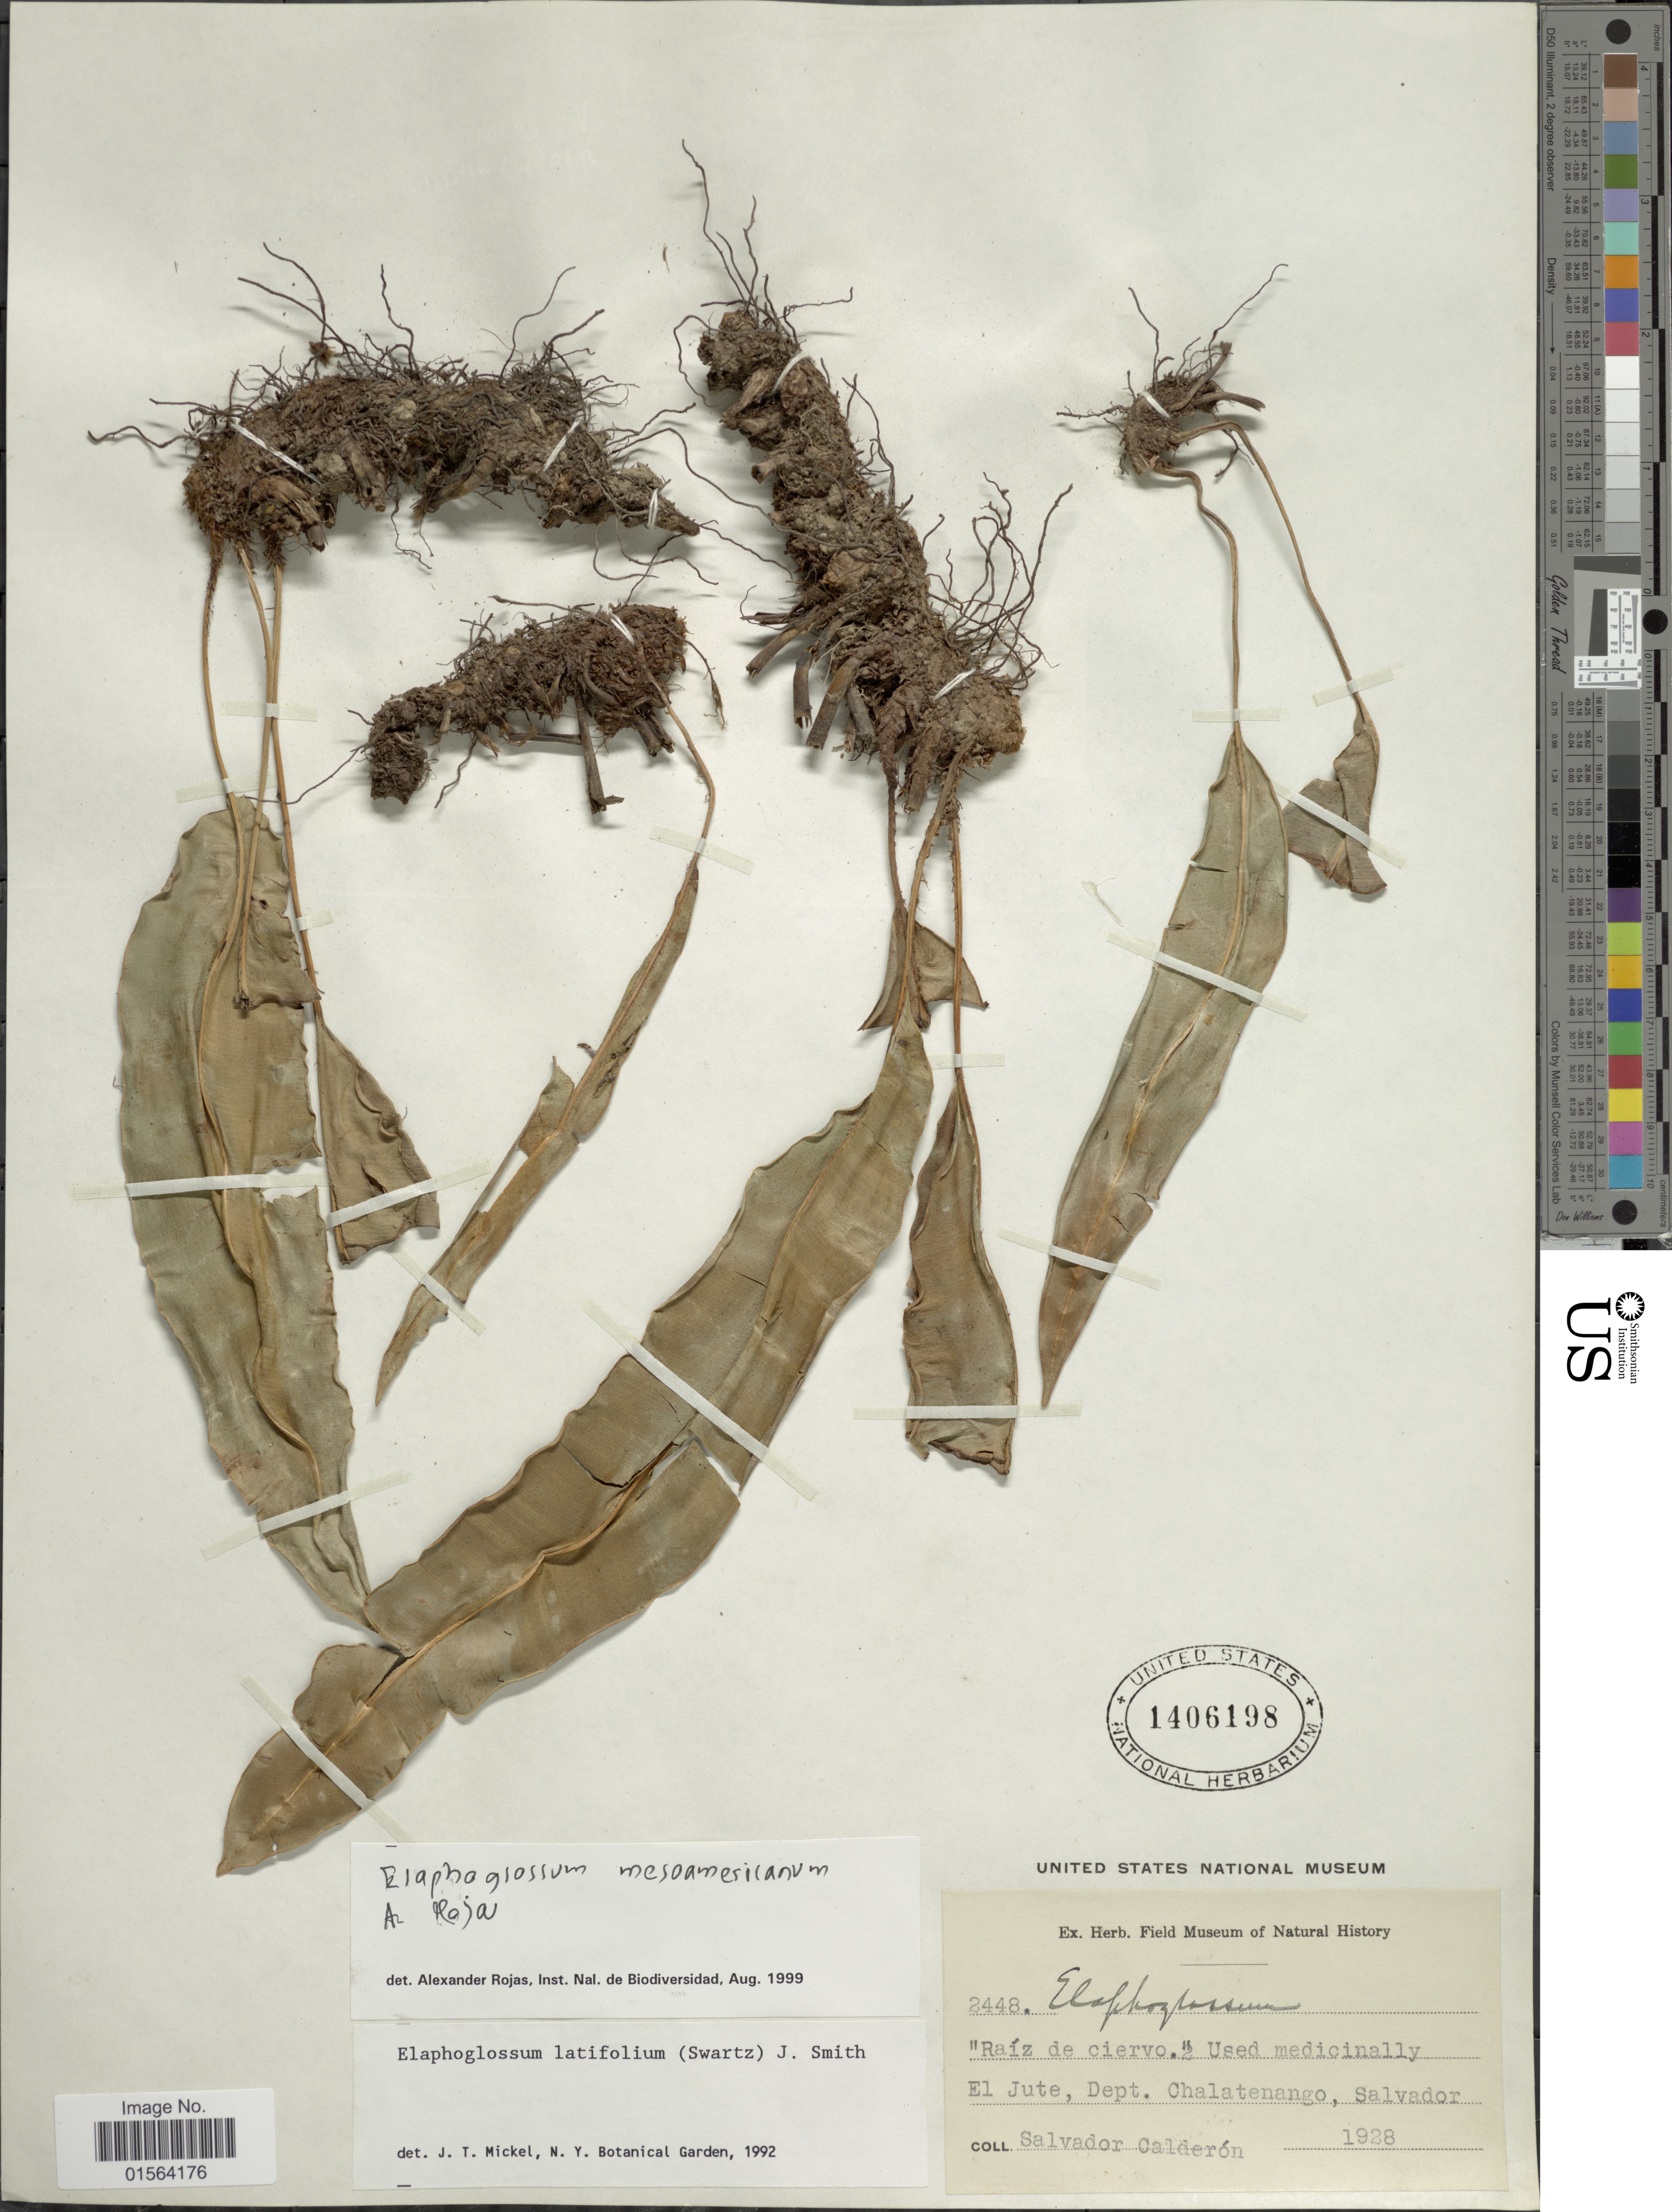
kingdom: Plantae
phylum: Tracheophyta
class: Polypodiopsida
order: Polypodiales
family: Dryopteridaceae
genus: Elaphoglossum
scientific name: Elaphoglossum latifolium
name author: (Sw.) J. Sm.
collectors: S. Calderón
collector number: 2448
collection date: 1928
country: El Salvador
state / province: Chalatenango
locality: El Jute, Dept. Chalatenango, Salvador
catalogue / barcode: US 1406198